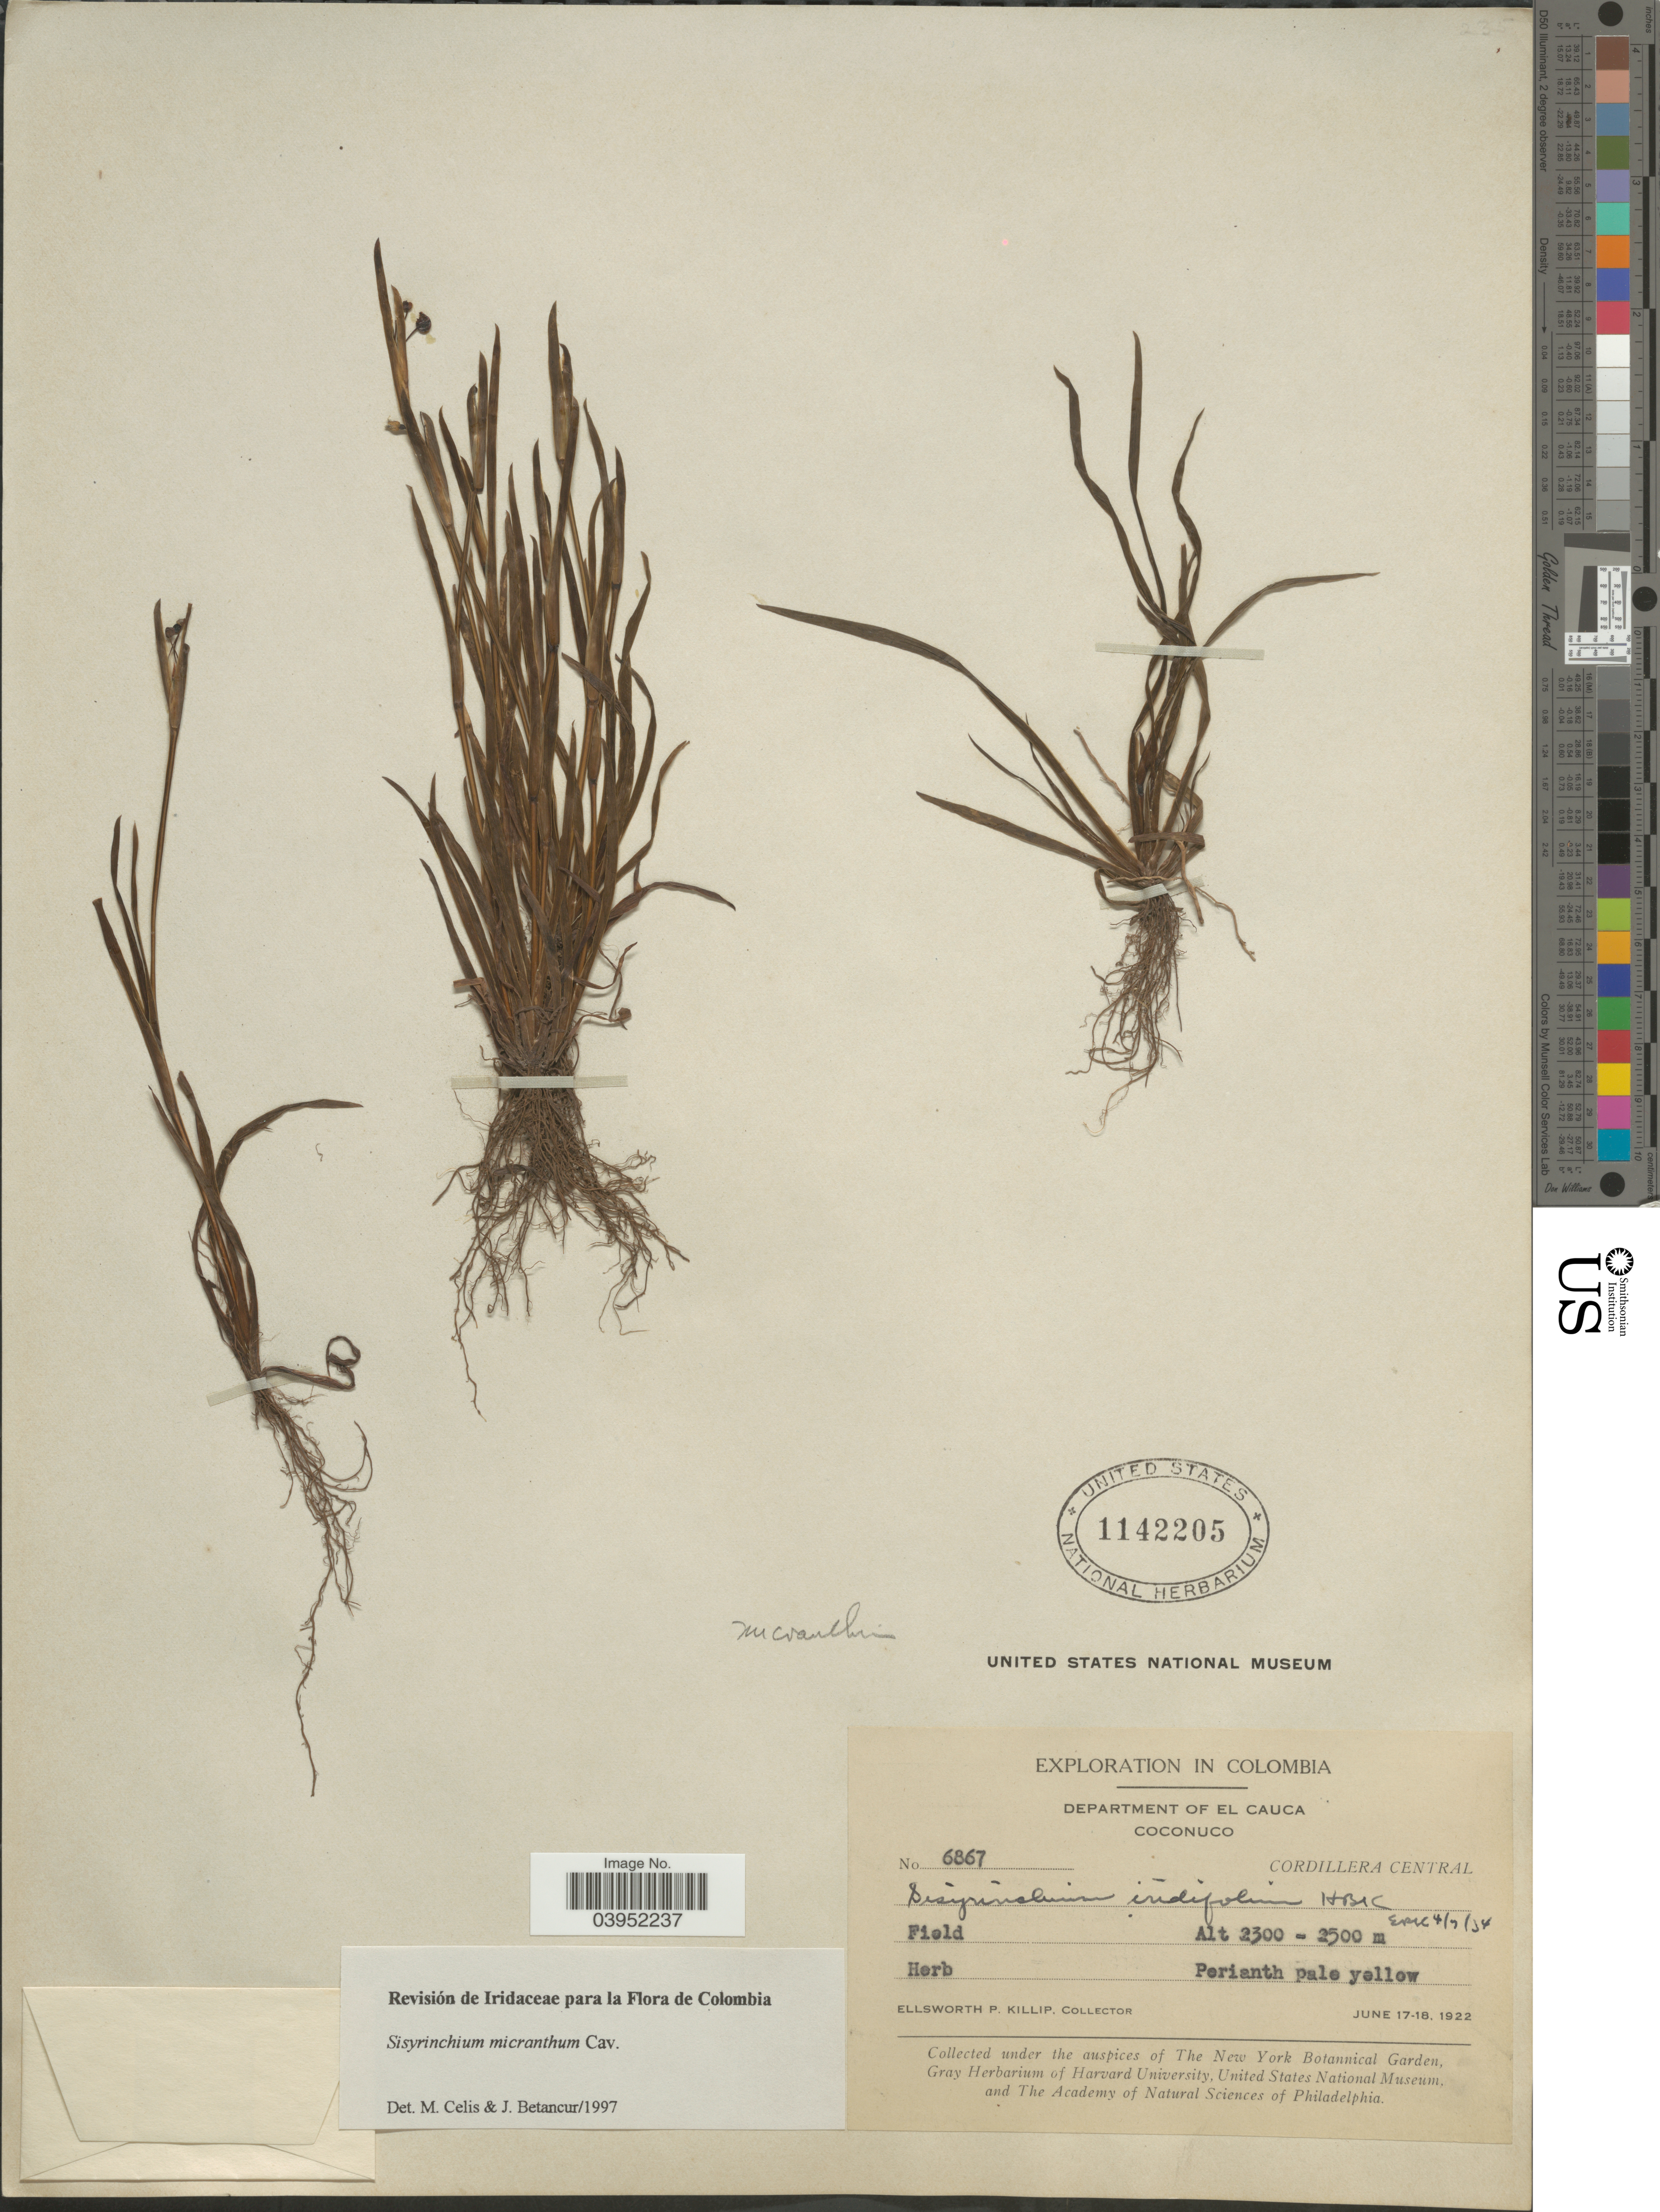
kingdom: Plantae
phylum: Tracheophyta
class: Liliopsida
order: Asparagales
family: Iridaceae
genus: Sisyrinchium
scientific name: Sisyrinchium micranthum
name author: Cav.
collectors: E. P. Killip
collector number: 6867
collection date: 1922-06-17/1922-06-18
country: Colombia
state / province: Cauca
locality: Department of Cauca. Coconuco. Cordillera Central.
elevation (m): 2300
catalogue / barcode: US 1142205